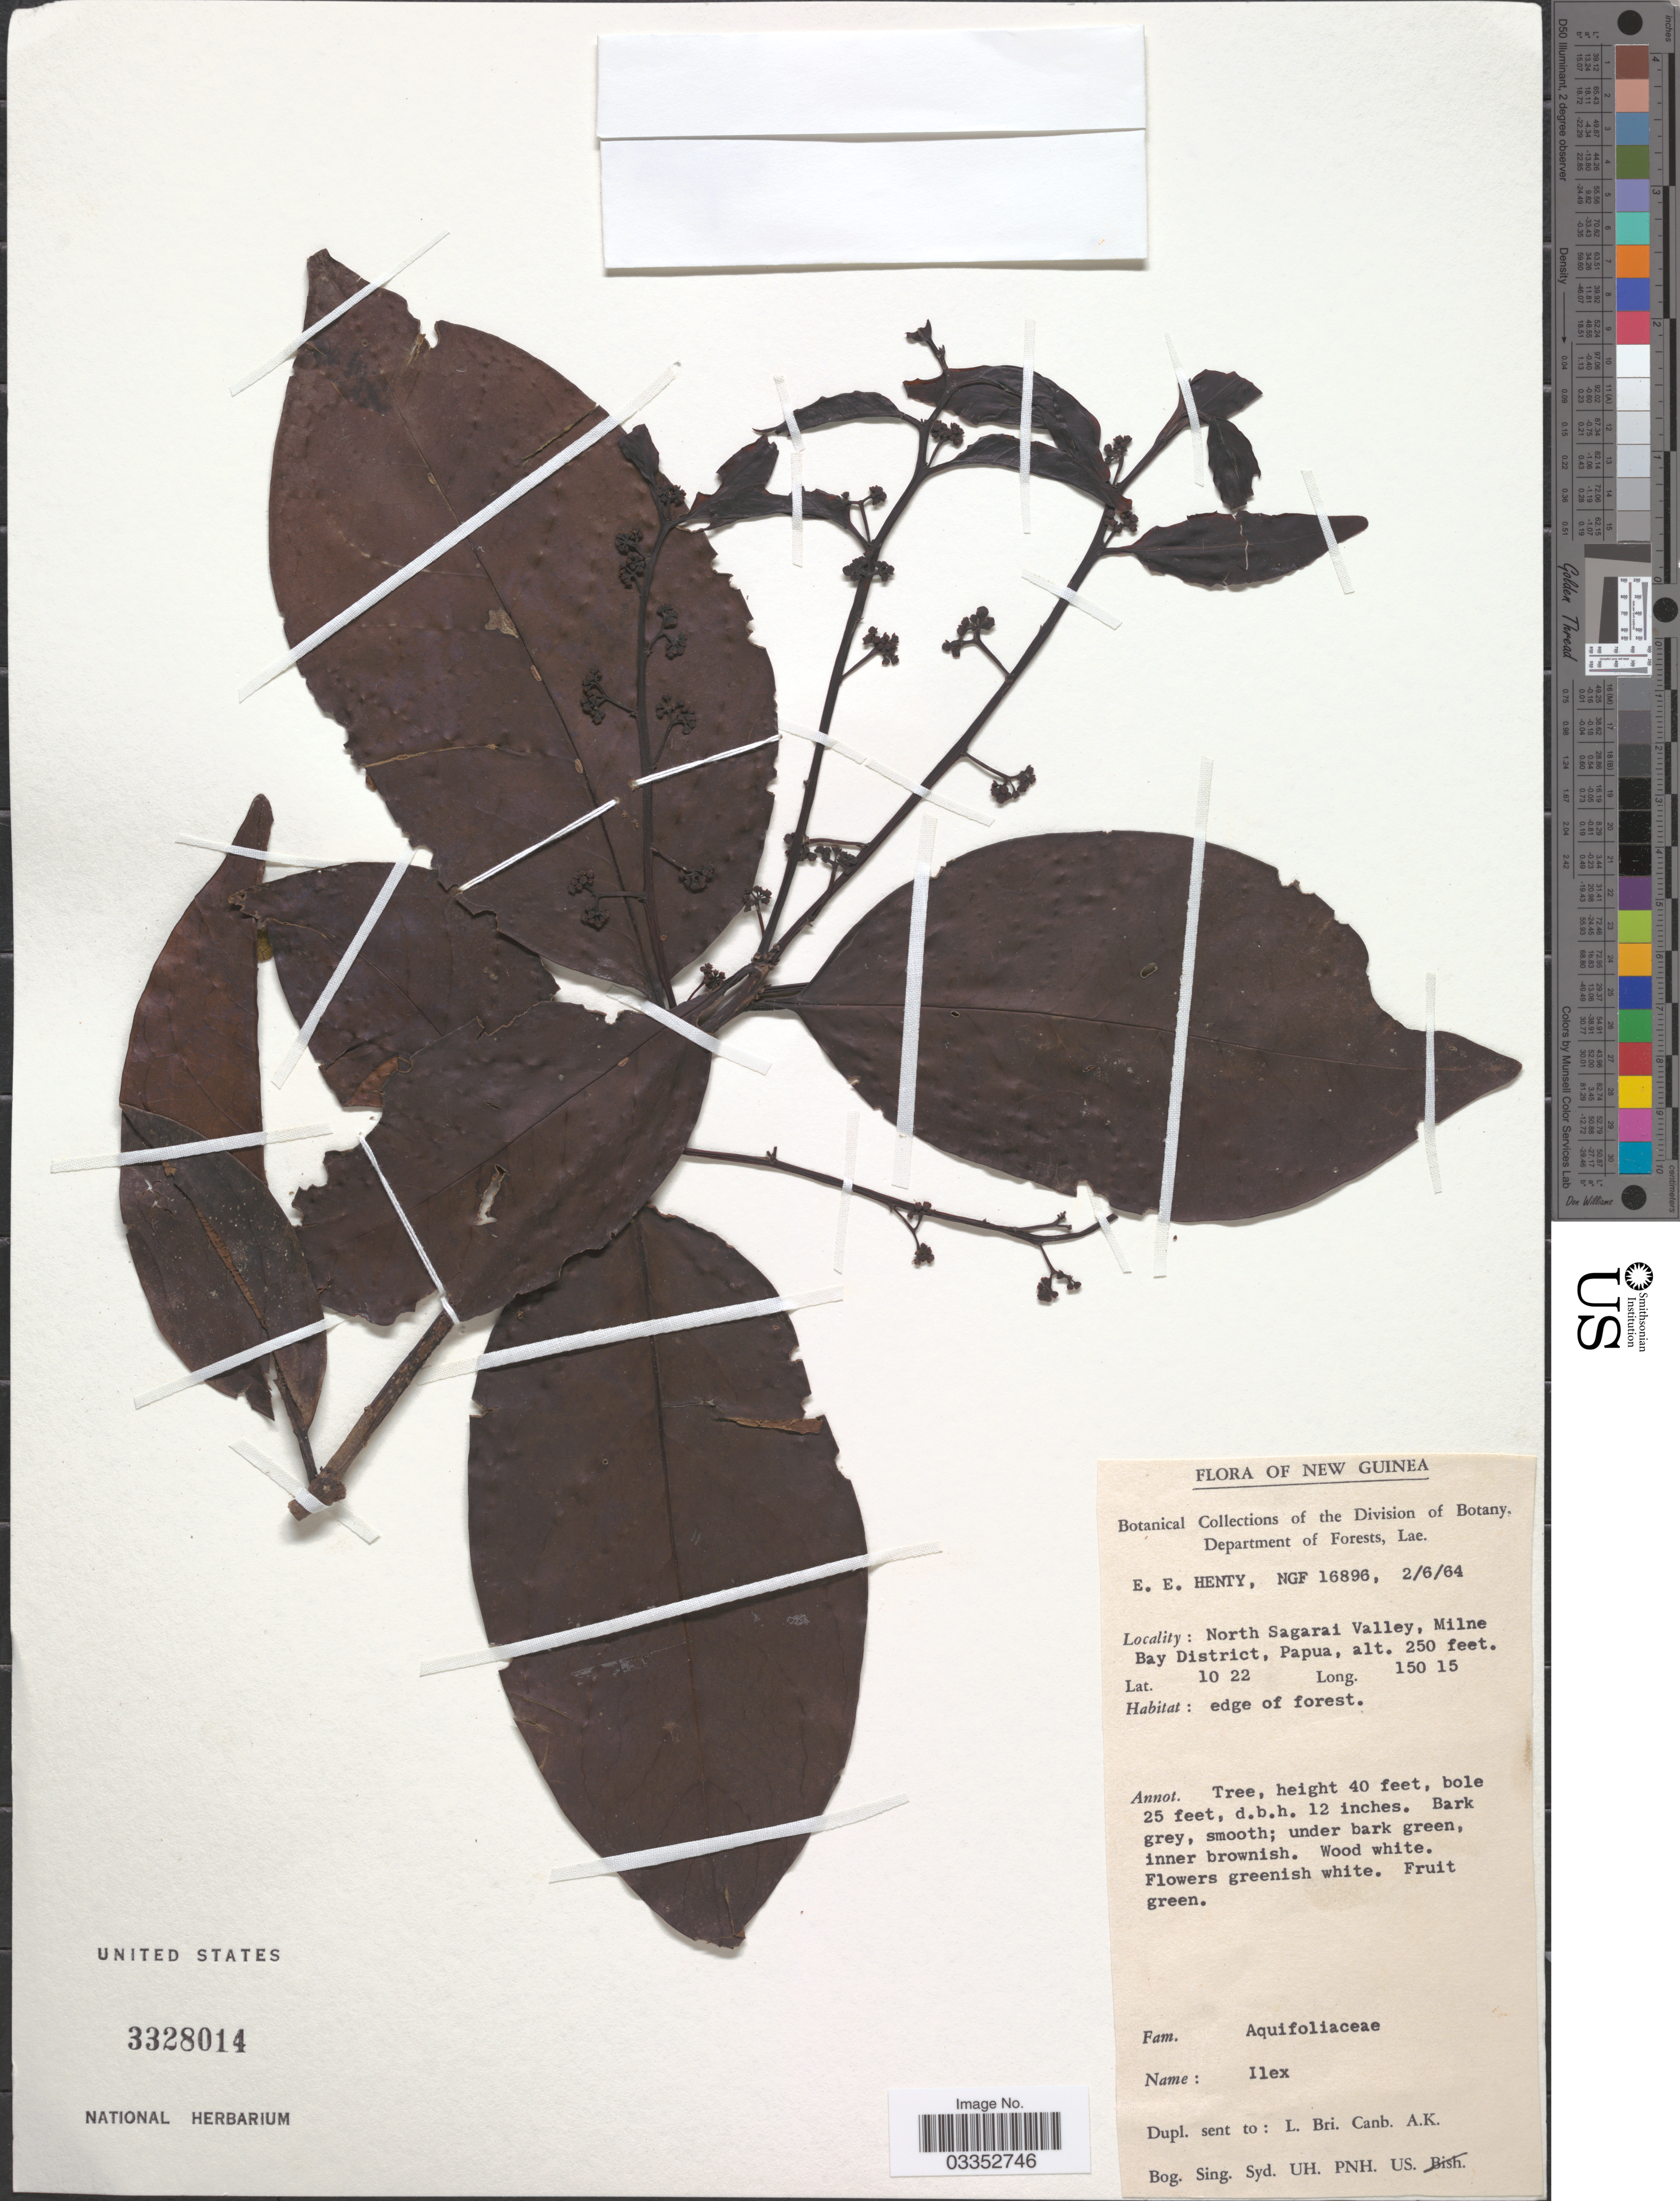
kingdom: Plantae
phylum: Tracheophyta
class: Magnoliopsida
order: Aquifoliales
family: Aquifoliaceae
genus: Ilex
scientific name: Ilex sp.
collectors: E. Henty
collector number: NGF 16896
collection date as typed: Transcribed d/m/y: 2/6/64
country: Papua New Guinea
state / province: Milne Bay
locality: New Guinea. North Sagarai Valley, Milne Bay District, Papua.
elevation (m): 76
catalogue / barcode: US 3328014